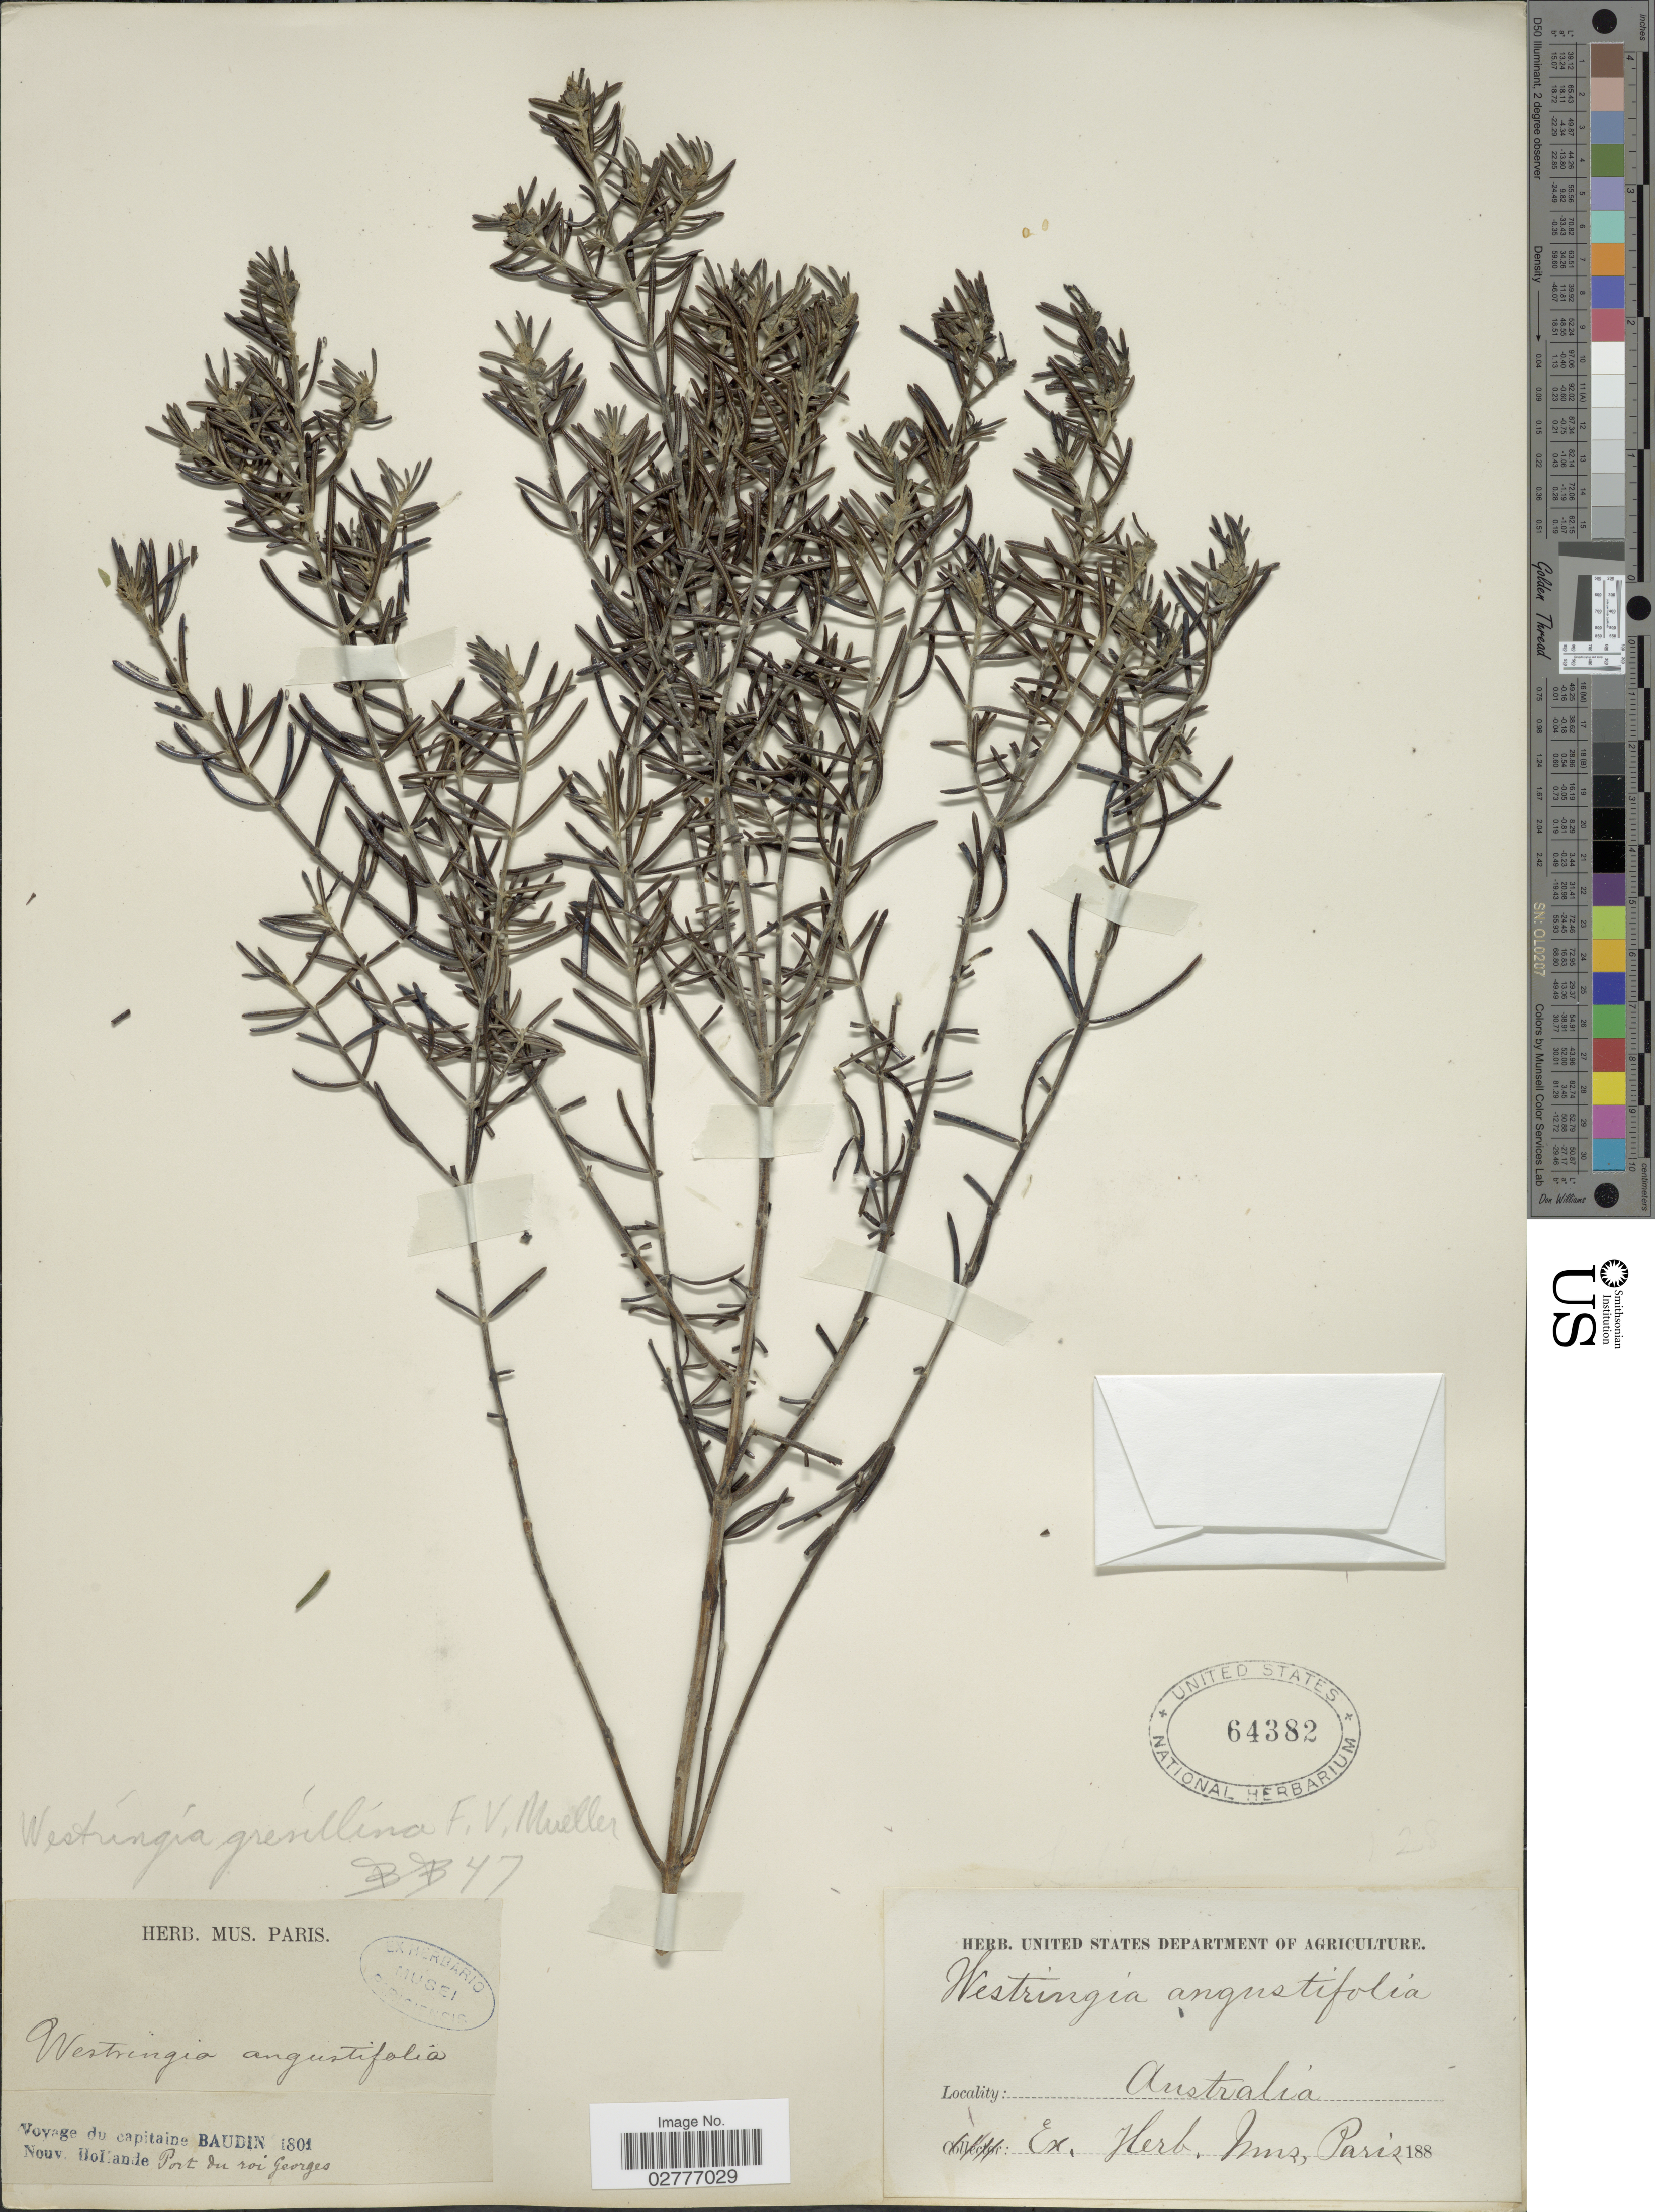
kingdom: Plantae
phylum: Tracheophyta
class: Magnoliopsida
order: Lamiales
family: Lamiaceae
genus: Westringia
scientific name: Westringia grevillina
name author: F. Muell.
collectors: T. Baudin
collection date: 1801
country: Australia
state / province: Western Australia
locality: Nouv. Hollande. Port du roi Georges.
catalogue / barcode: US 64382